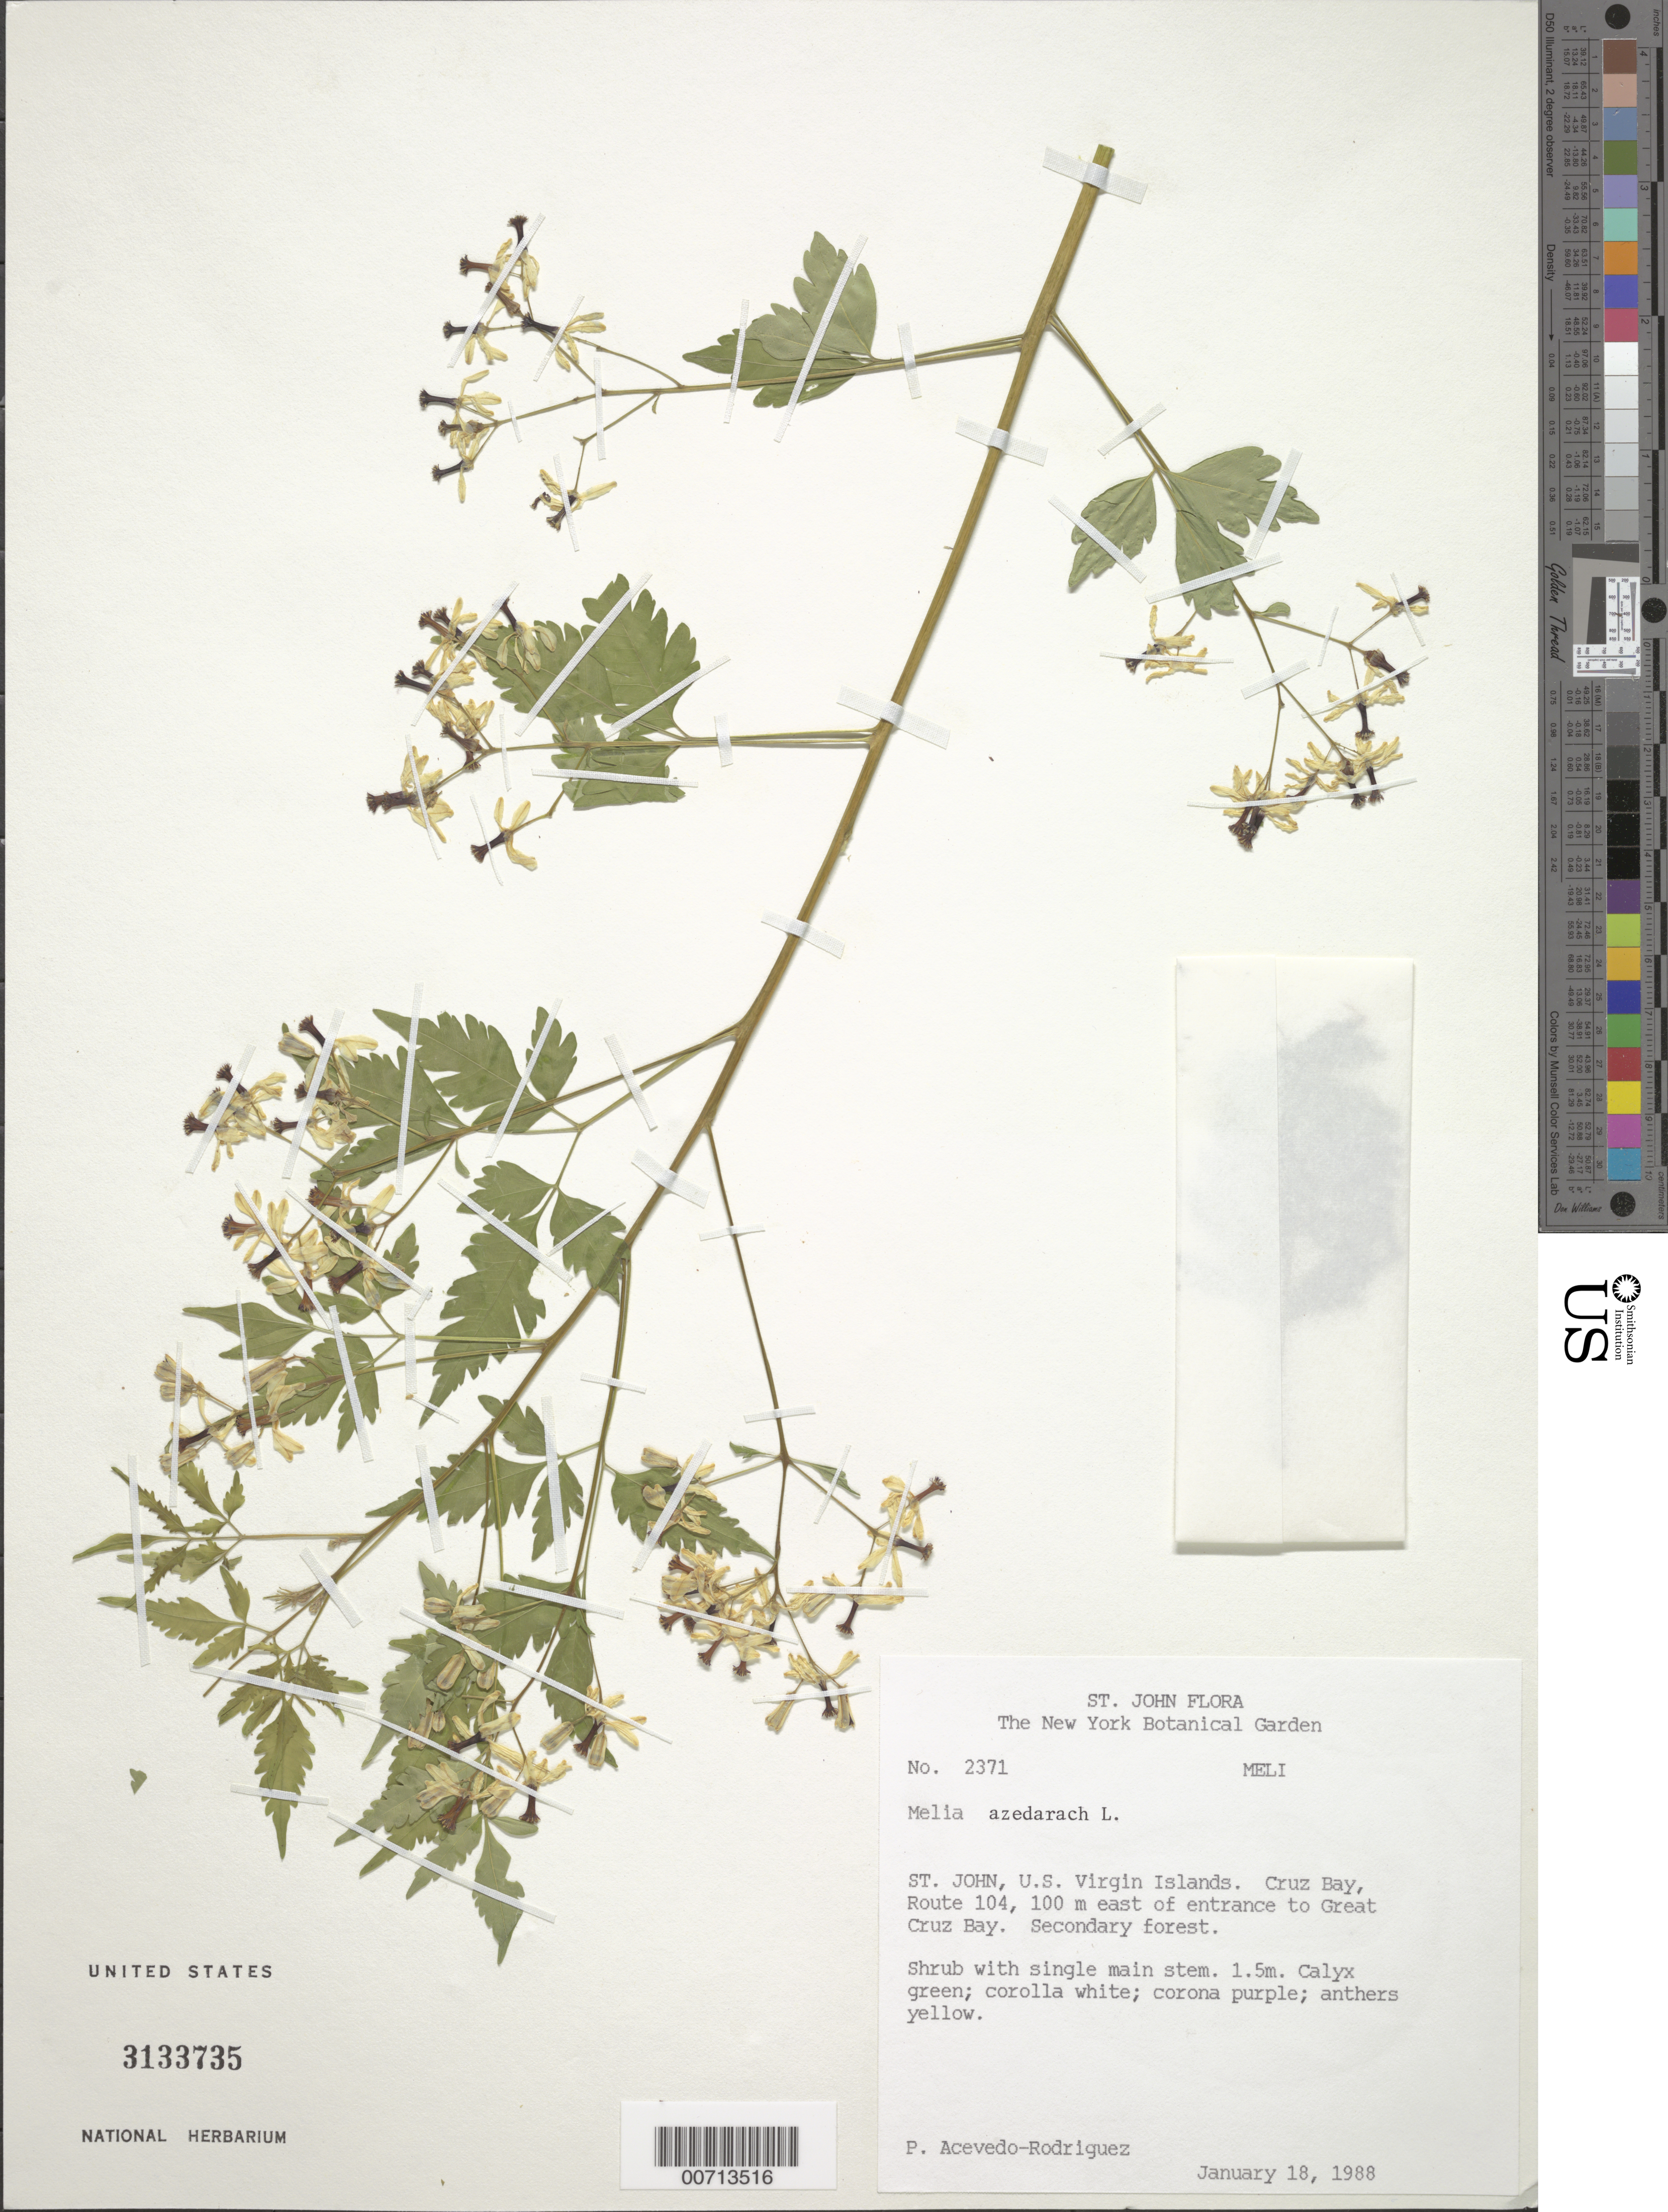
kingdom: Plantae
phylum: Tracheophyta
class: Magnoliopsida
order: Sapindales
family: Meliaceae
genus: Melia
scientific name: Melia azedarach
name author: L.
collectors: P. Acevedo-Rodr.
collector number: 2371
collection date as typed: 18 Jan 1988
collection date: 1988-01-18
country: U.S. Virgin Islands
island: St. John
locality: Cruz Bay Quarter; Route 104, 100 m east of entrance to Great Cruz Bay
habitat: Secondary forest.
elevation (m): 10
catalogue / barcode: US 3133735